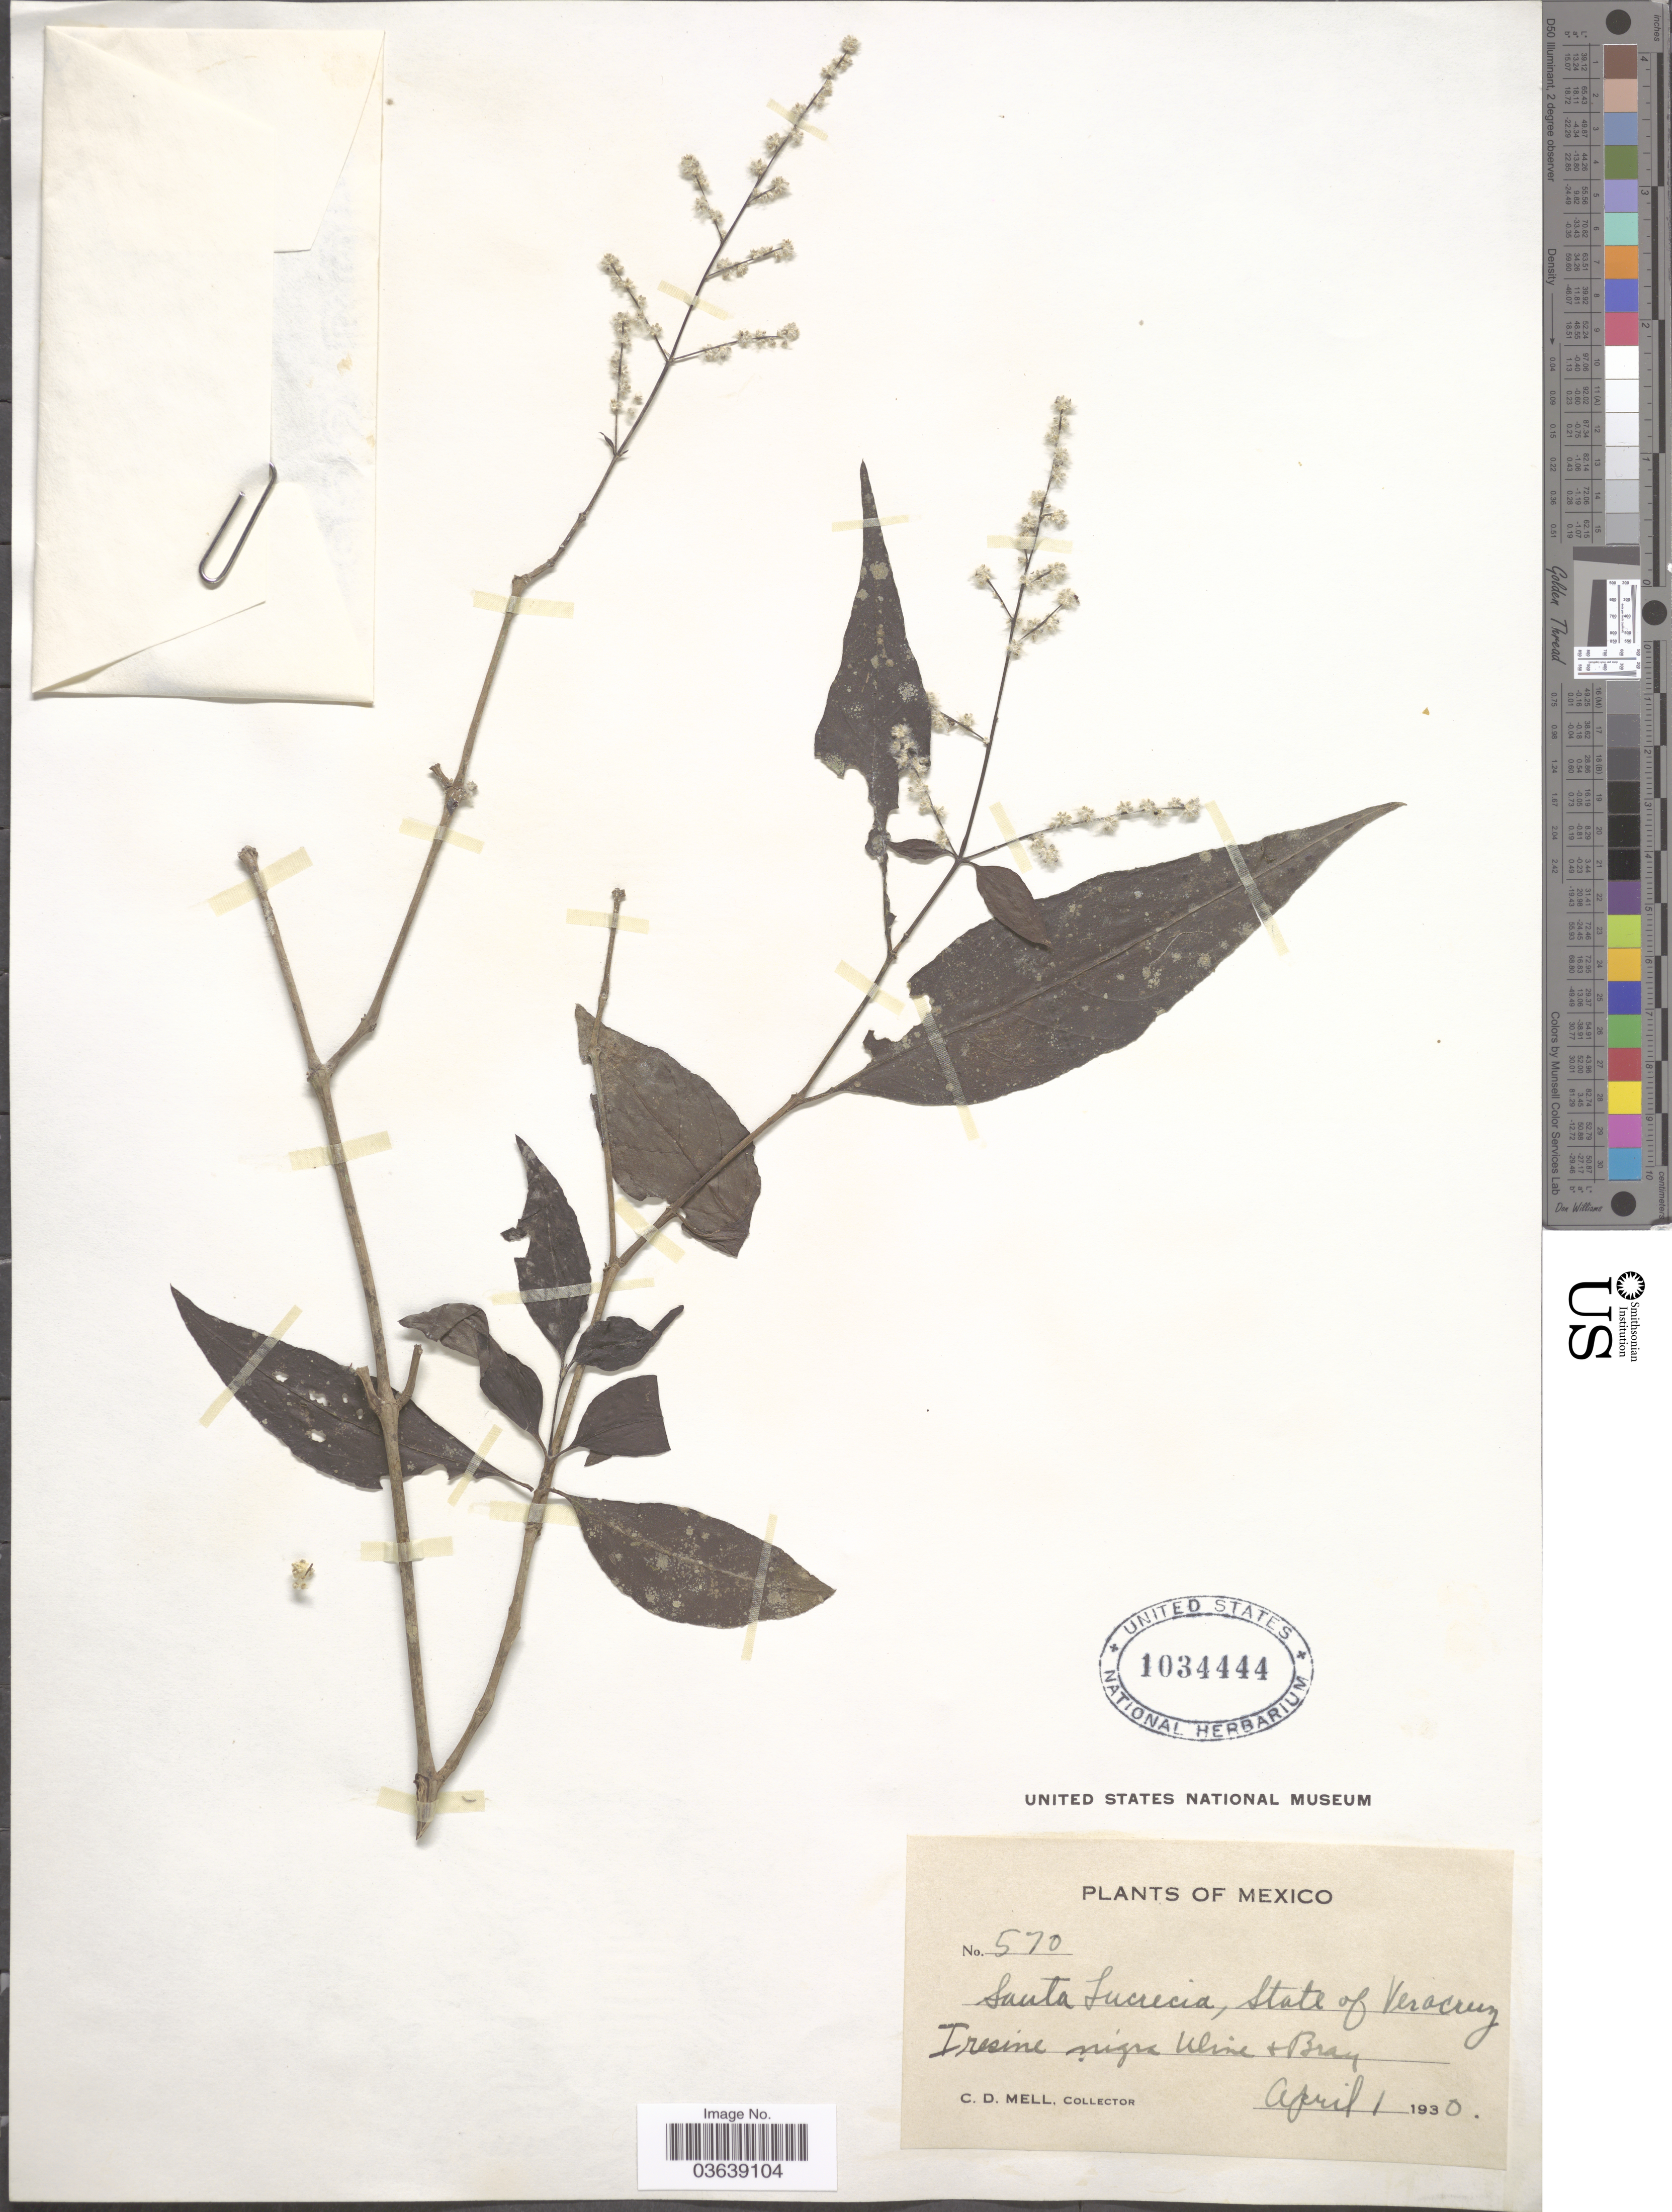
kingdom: Plantae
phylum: Tracheophyta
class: Magnoliopsida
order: Caryophyllales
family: Amaranthaceae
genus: Iresine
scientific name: Iresine nigra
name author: Uline & W.L. Bray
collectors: C. D. Mell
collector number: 570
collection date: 1930-04-01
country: Mexico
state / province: Veracruz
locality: Santa Lucrecia, State of Veracruz.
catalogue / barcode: US 1034444